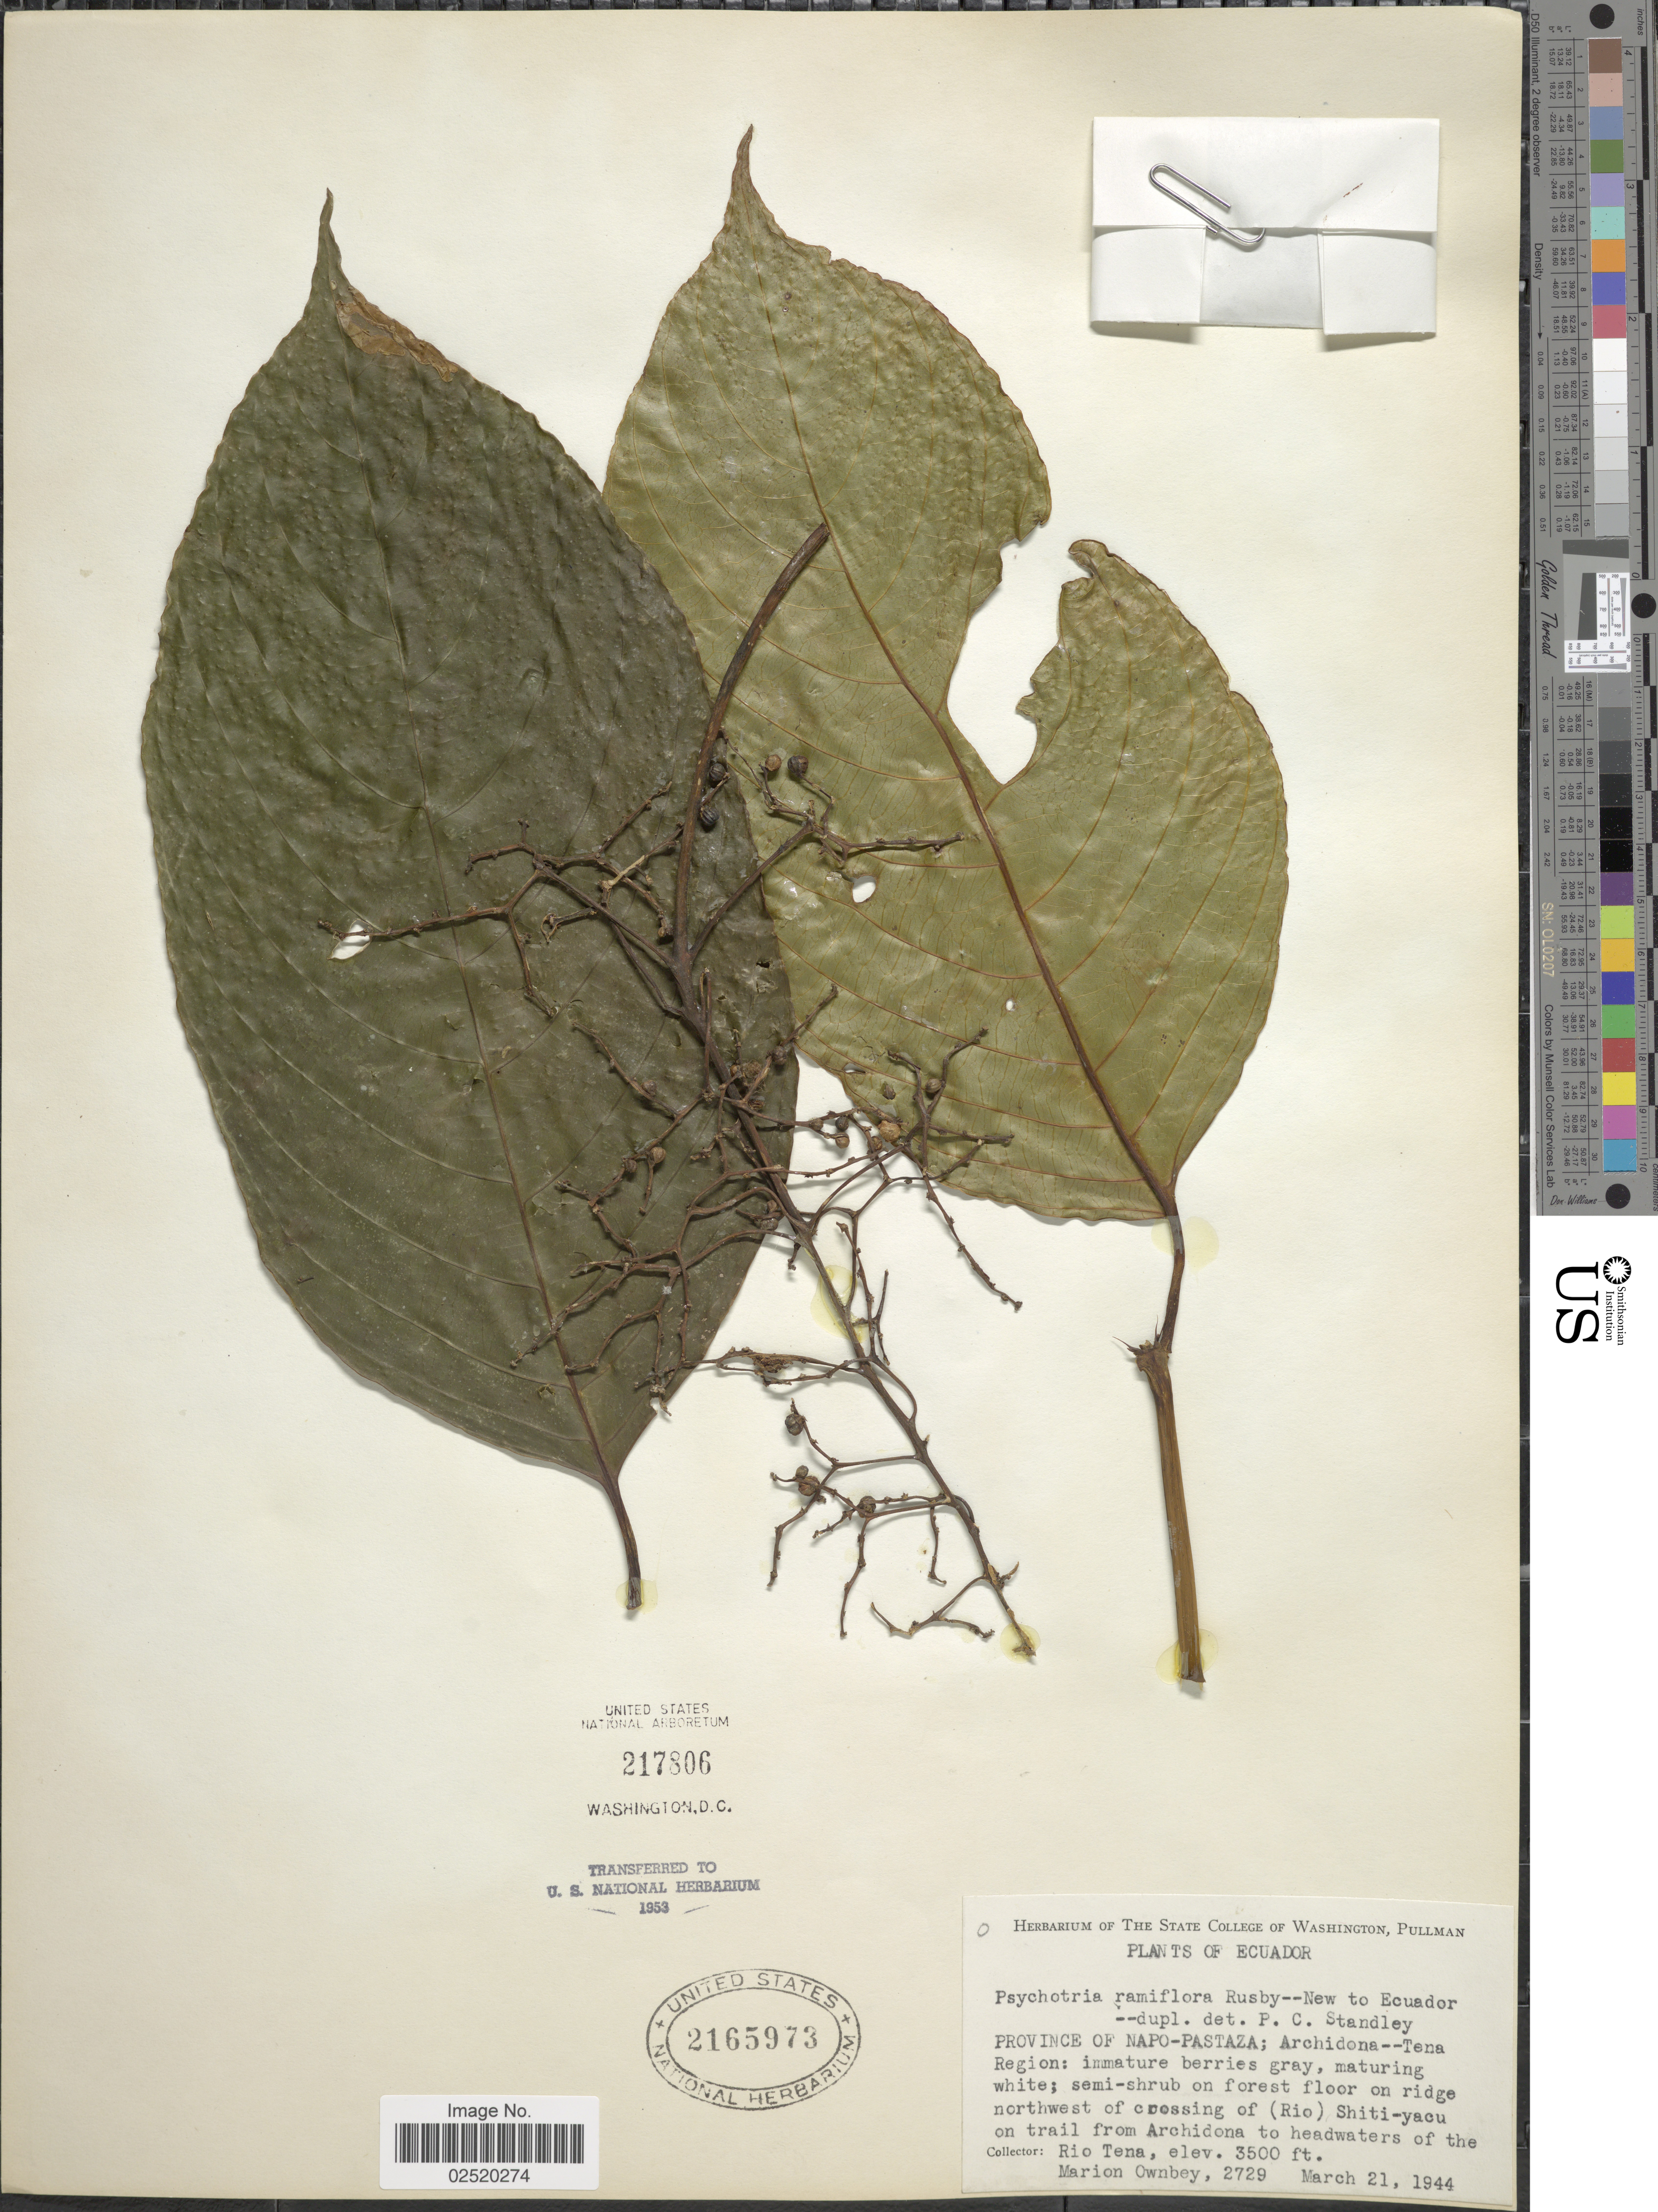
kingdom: Plantae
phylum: Tracheophyta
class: Magnoliopsida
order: Gentianales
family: Rubiaceae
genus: Psychotria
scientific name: Psychotria ramiflora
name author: Rusby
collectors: F. M. Ownbey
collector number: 2729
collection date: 1944-03-21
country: Ecuador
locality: Province of Napo-Pastaza: Archidona-Tena Region, on ridge northwest of crossing of (Rio) Shiti-yacu on trail from Archidona to headwaters of the Rio Tena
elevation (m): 1067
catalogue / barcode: US 2165973